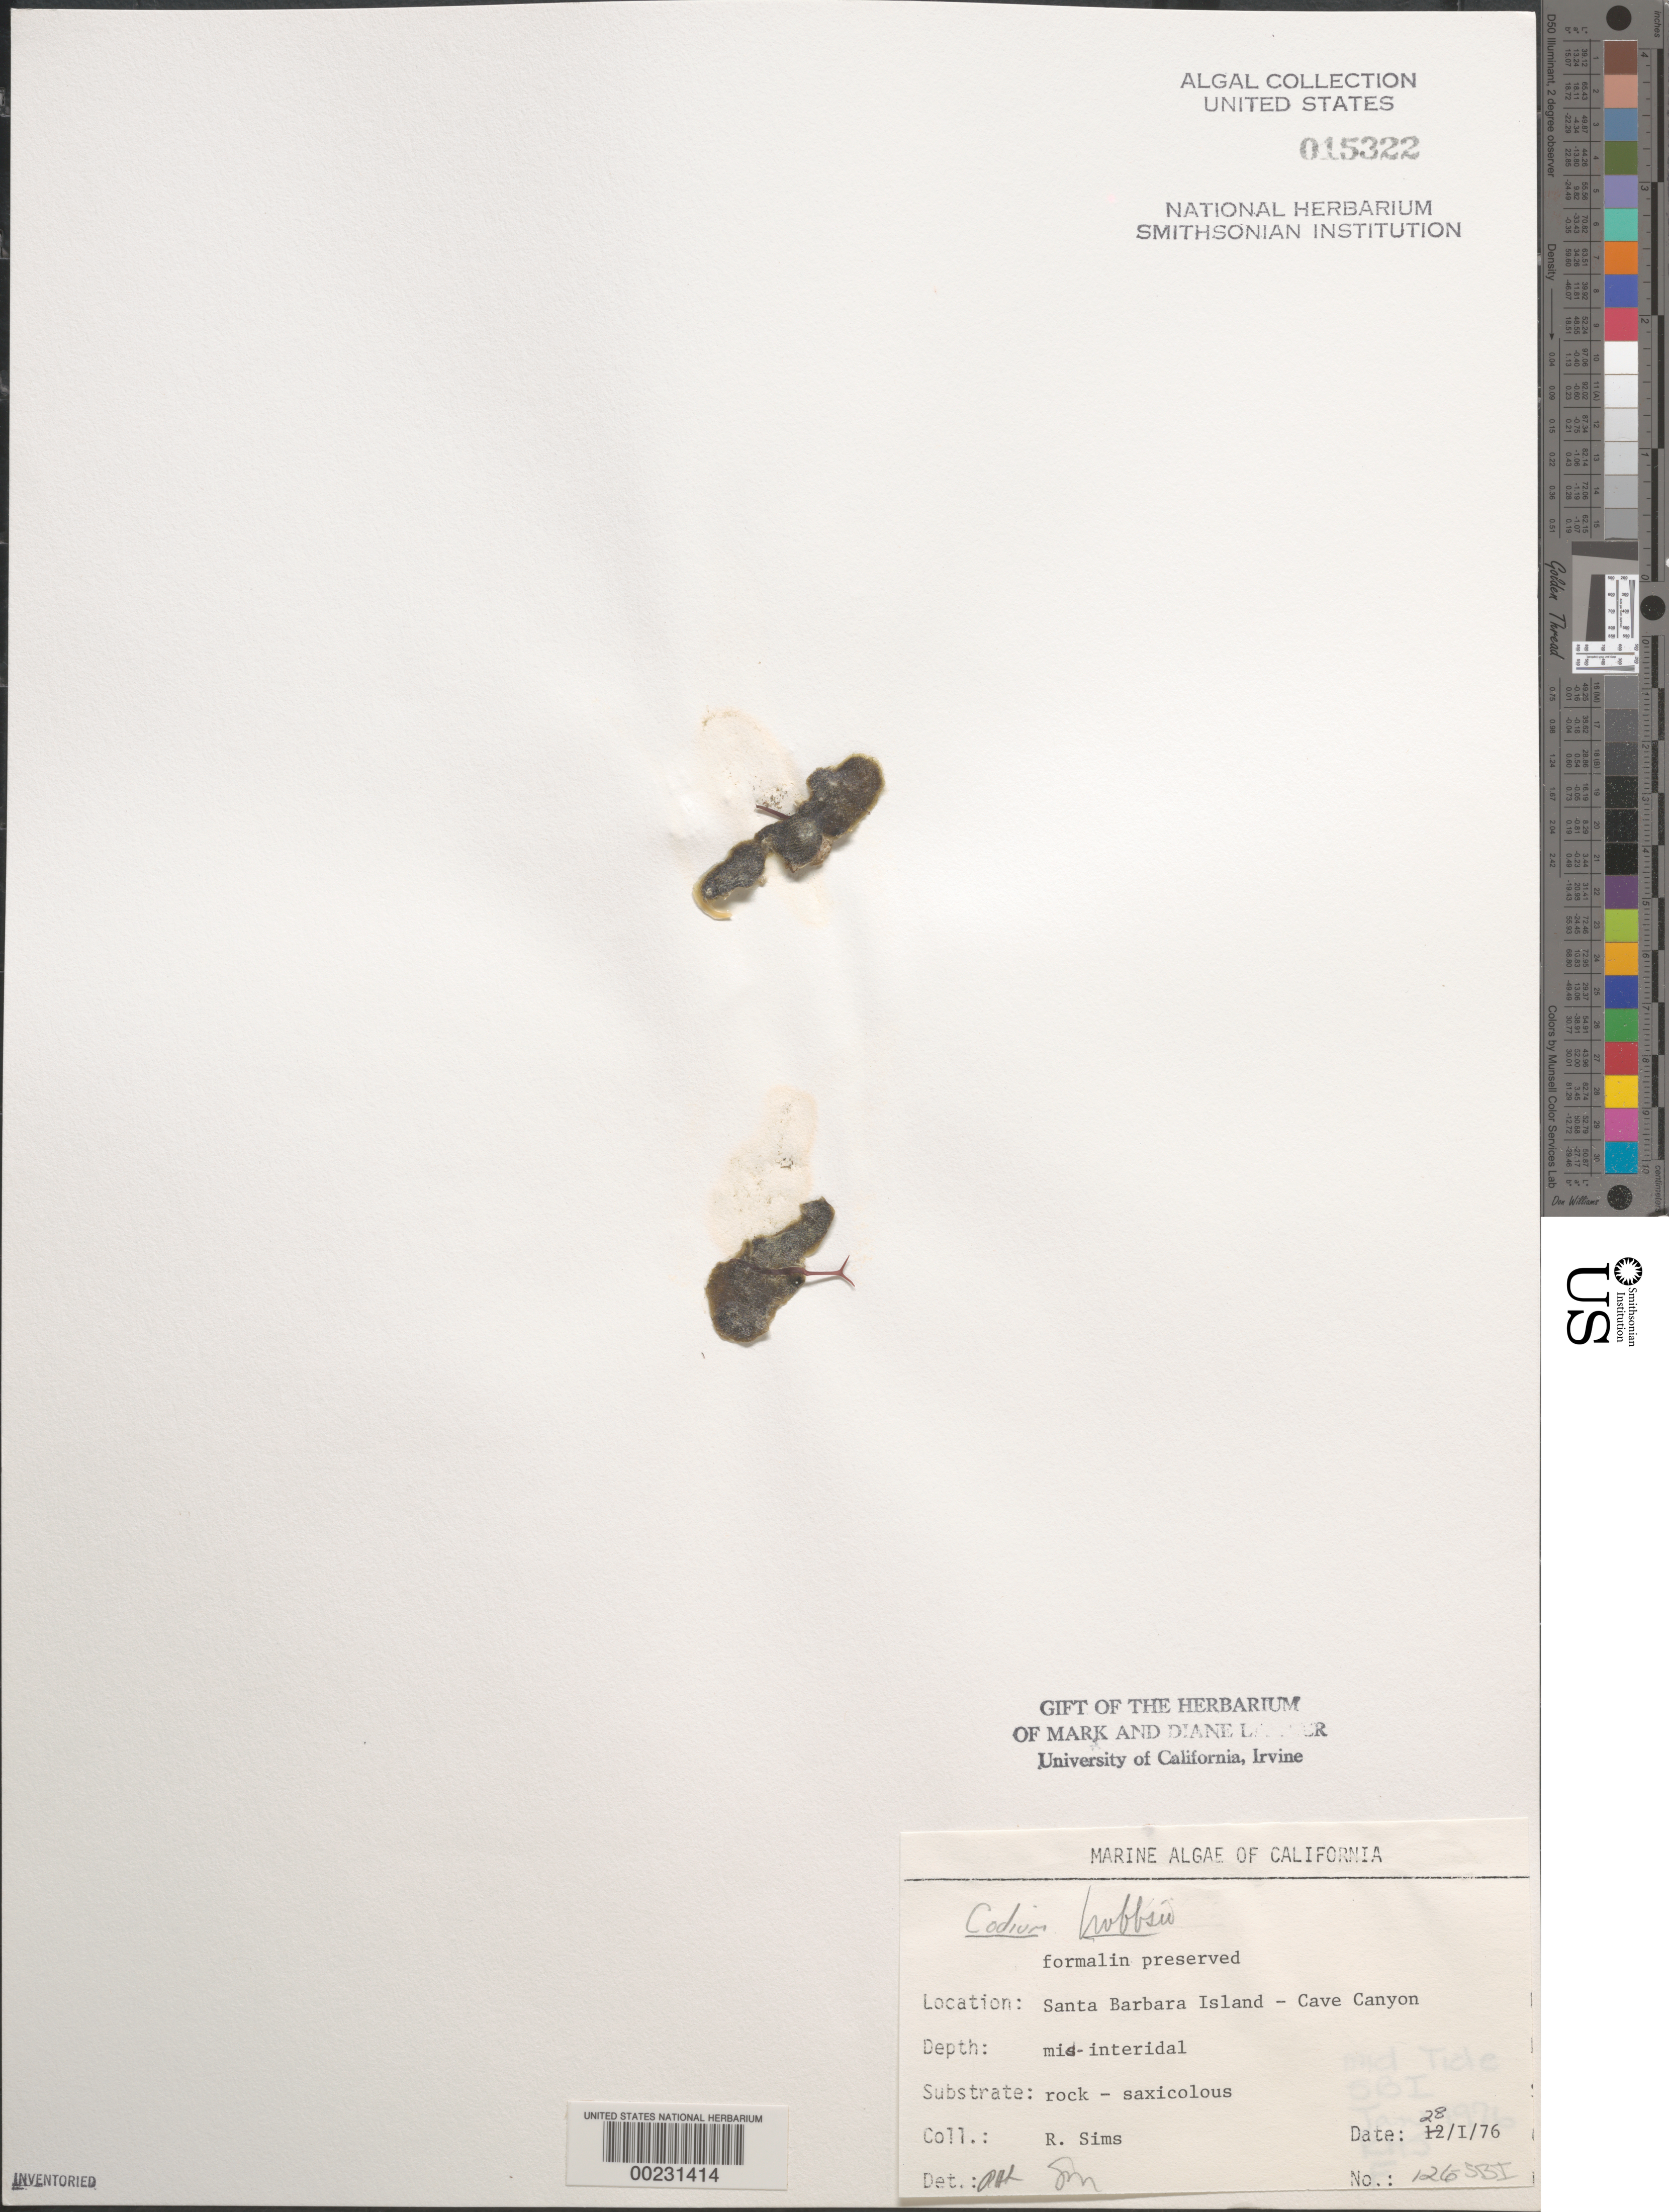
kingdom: Plantae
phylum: Chlorophyta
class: Ulvophyceae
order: Bryopsidales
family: Codiaceae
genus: Codium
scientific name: Codium hubbsii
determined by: Sims, Robert H.; Murray, S. N.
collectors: R. H. Sims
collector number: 126-sbi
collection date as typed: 28 Jan 1976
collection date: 1976-01-28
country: United States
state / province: California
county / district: Santa Barbara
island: Santa Barbara Island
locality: Cave Canyon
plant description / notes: BLM-SOCALBIGHT Rocky Intertidal Survey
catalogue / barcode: US 15322